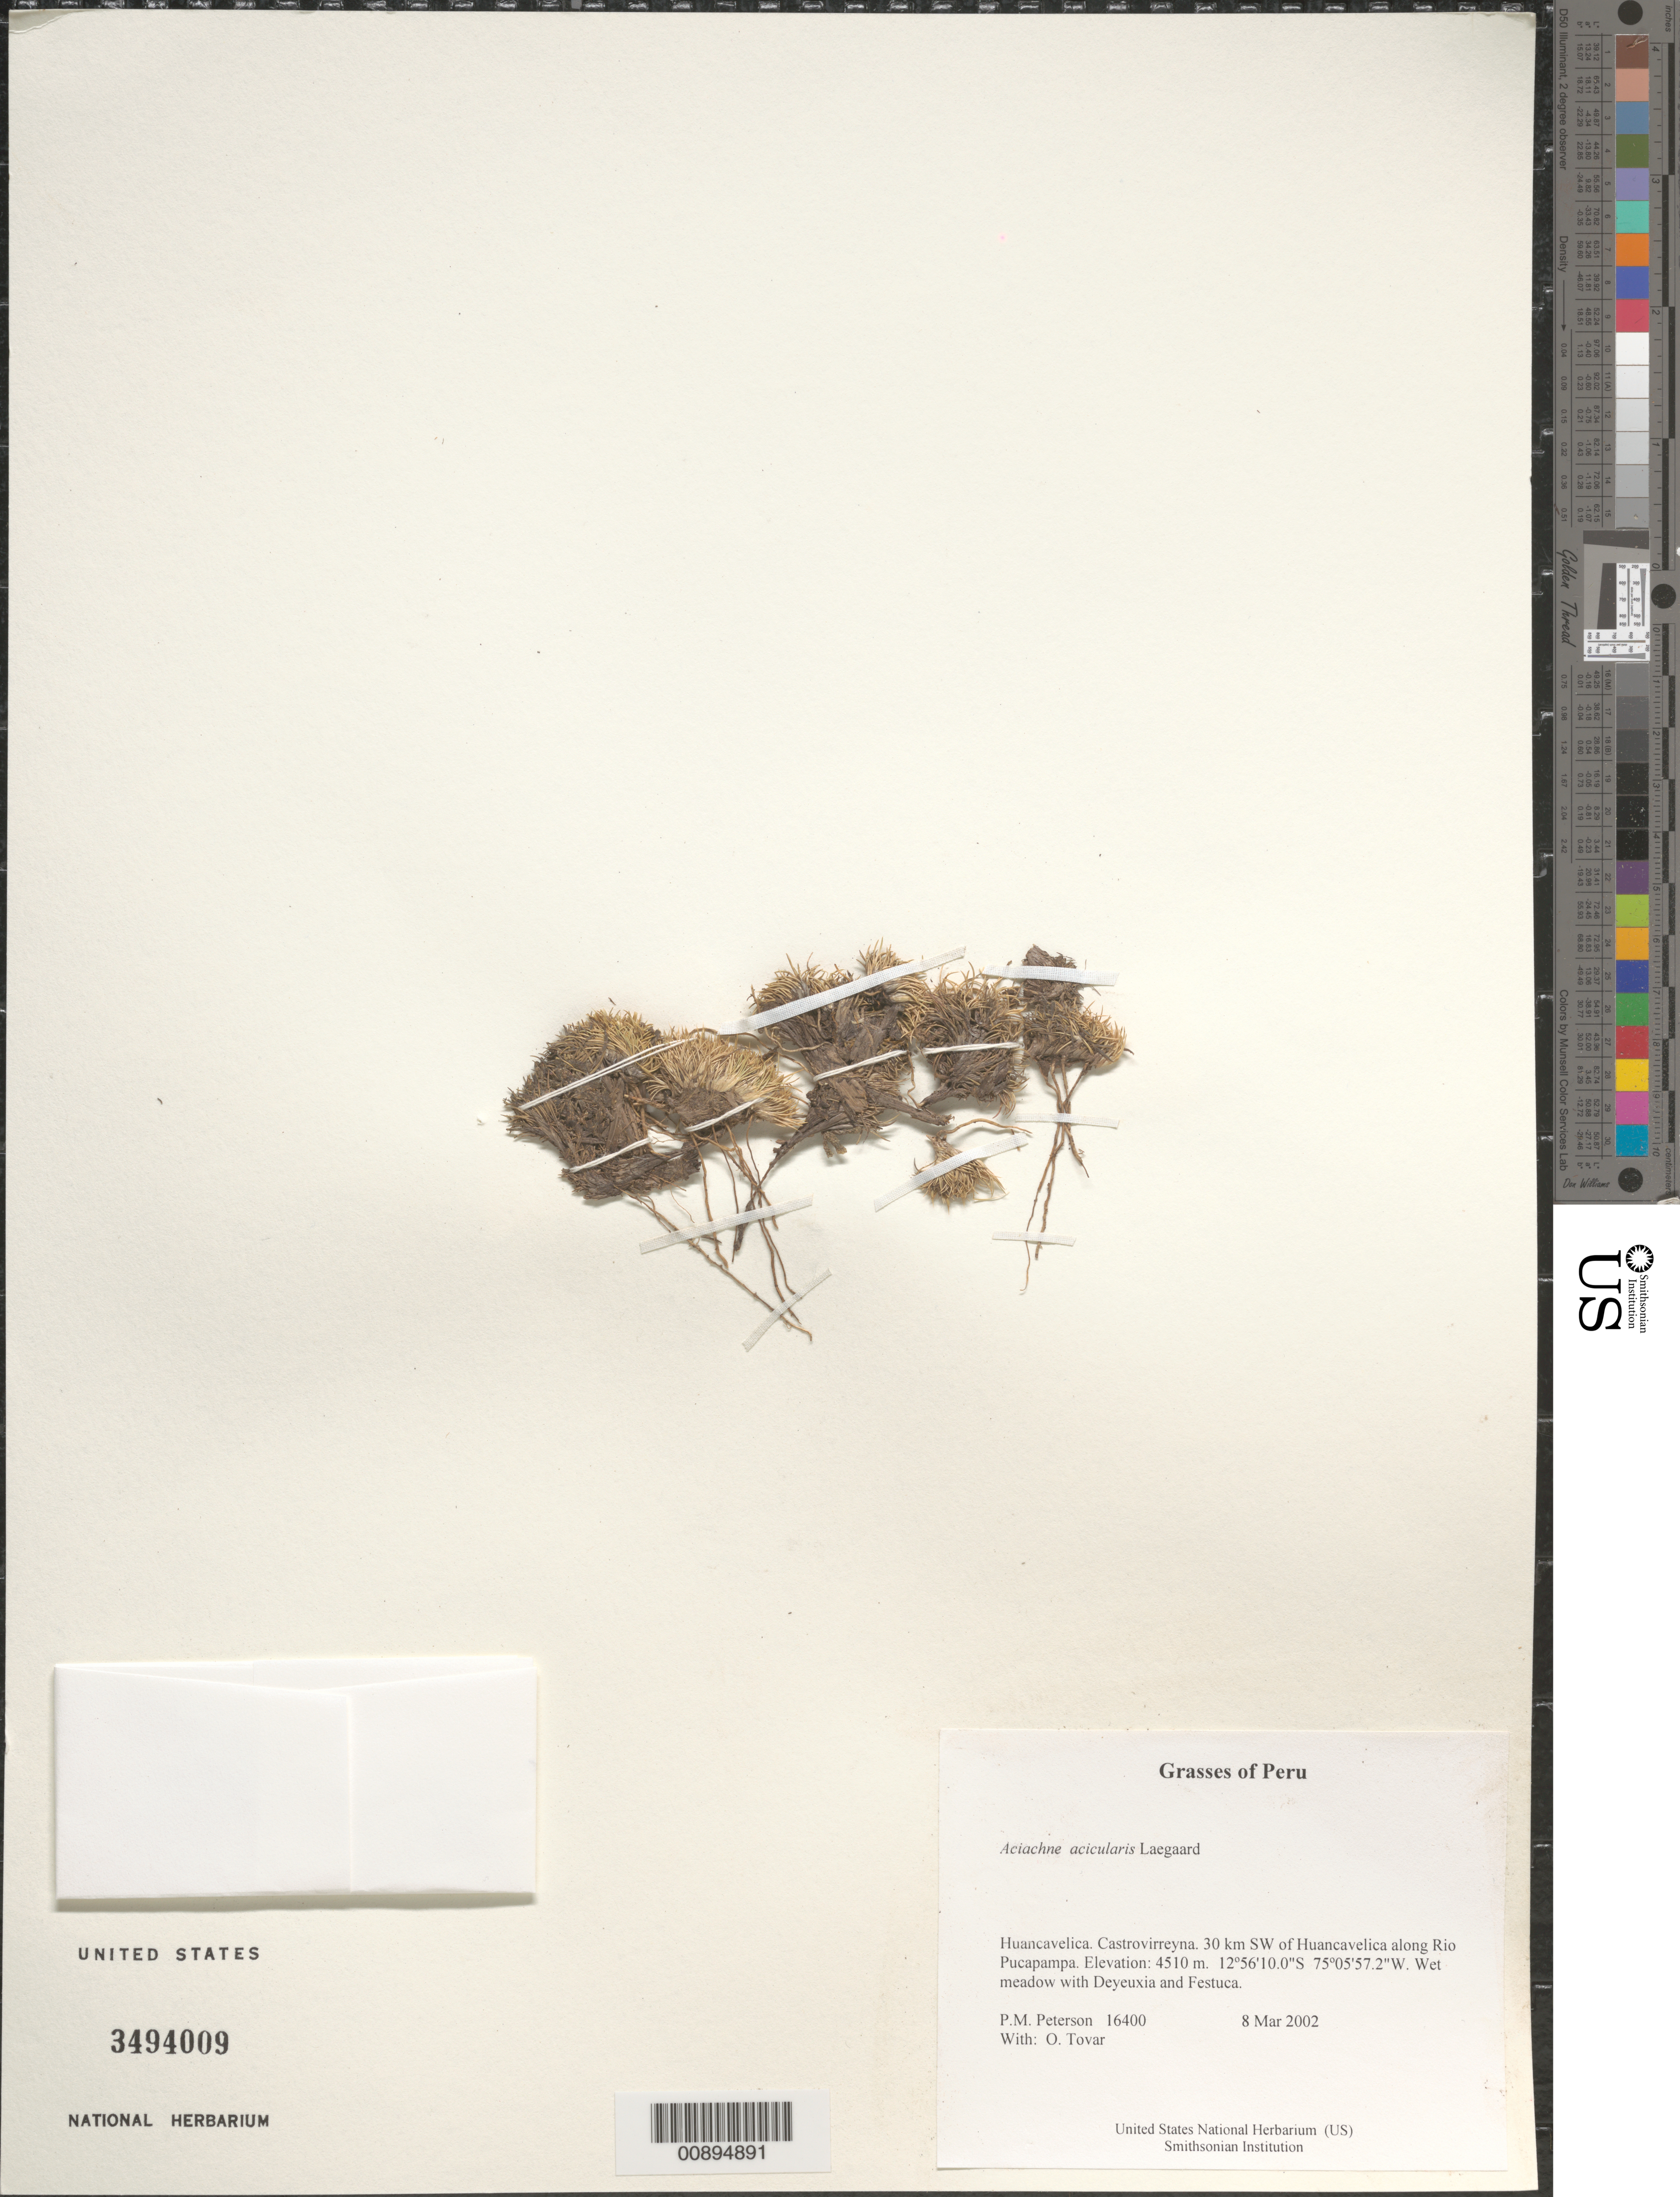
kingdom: Plantae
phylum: Tracheophyta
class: Liliopsida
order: Poales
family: Poaceae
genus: Aciachne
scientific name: Aciachne acicularis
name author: Lægaard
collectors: P. M. Peterson & Ó. Tovar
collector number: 16400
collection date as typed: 08 Mar 2002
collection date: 2002-03-08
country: Peru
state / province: Huancavelica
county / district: Castrovirreyna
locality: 30 km SW of Huancavelica along Rio Pucapampa.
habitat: Wet meadow with ~Deyeuxia~ and ~Festuca~.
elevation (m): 4510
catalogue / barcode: US 3494009